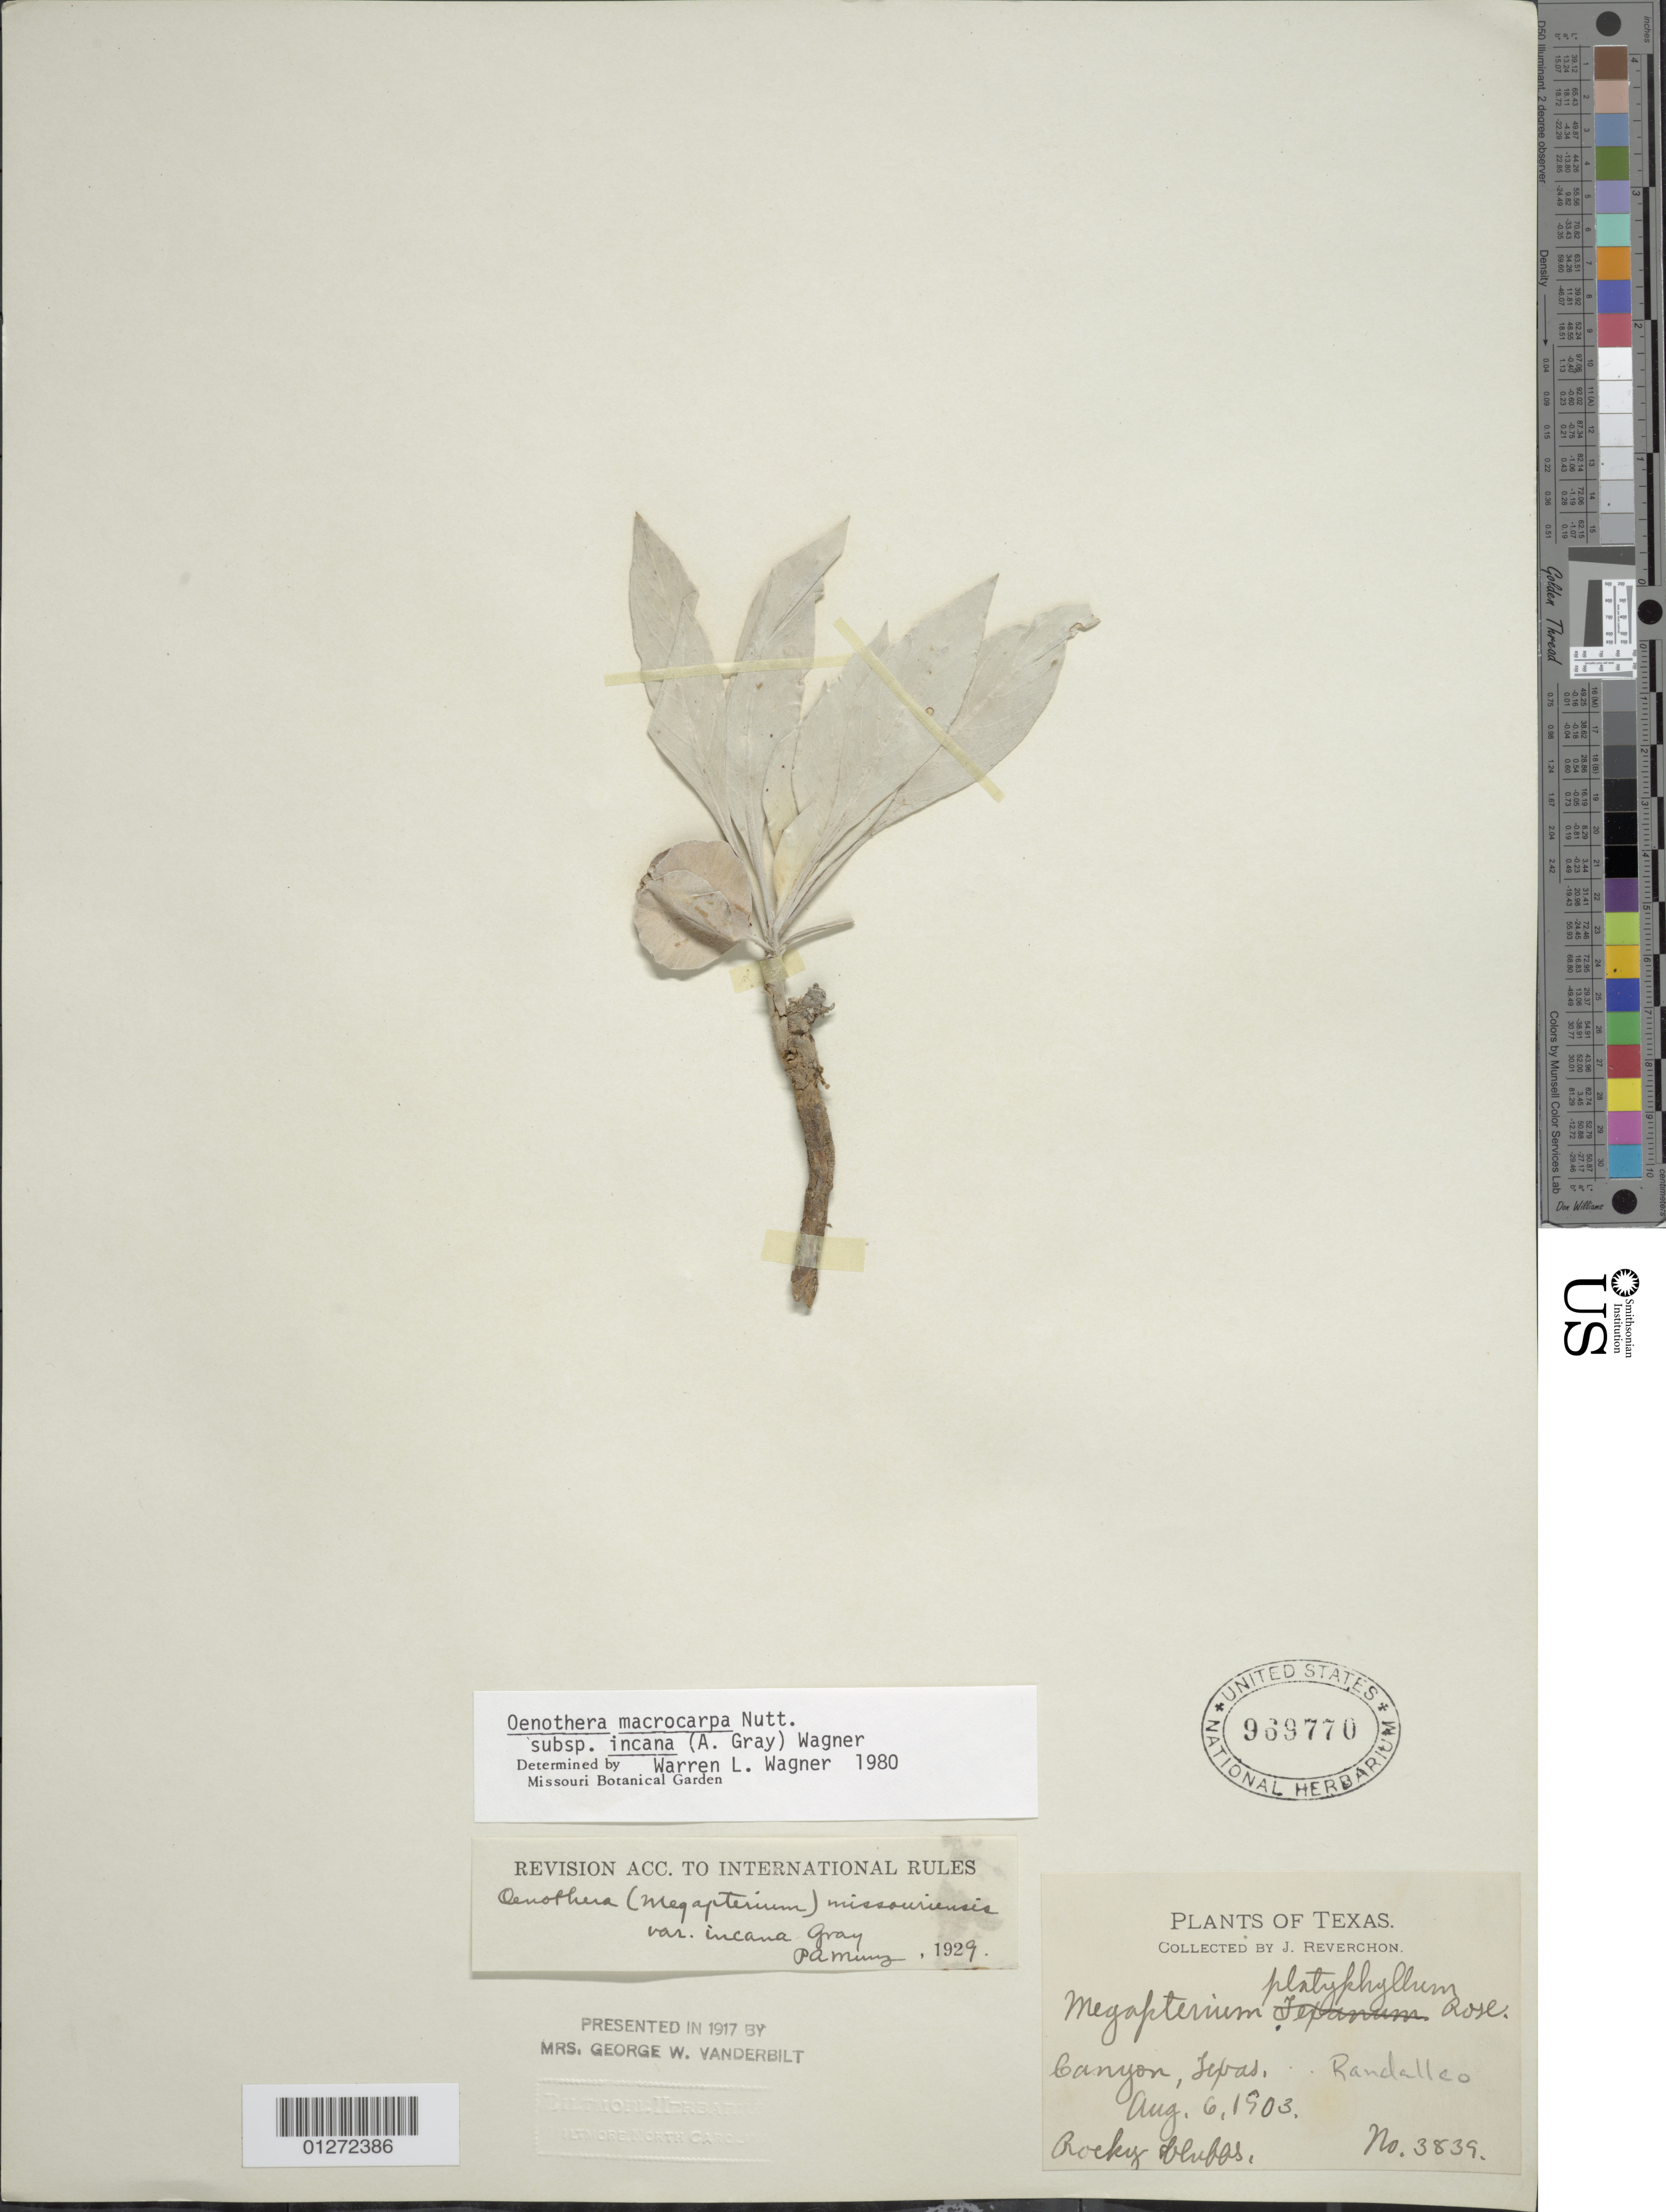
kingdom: Plantae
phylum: Tracheophyta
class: Magnoliopsida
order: Myrtales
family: Onagraceae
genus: Oenothera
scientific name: Oenothera macrocarpa subsp. incana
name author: (A. Gray) W.L. Wagner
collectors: J. Reverchon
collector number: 3839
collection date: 1903-08-06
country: United States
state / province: Texas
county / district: Randall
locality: Canyon.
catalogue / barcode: US 969770